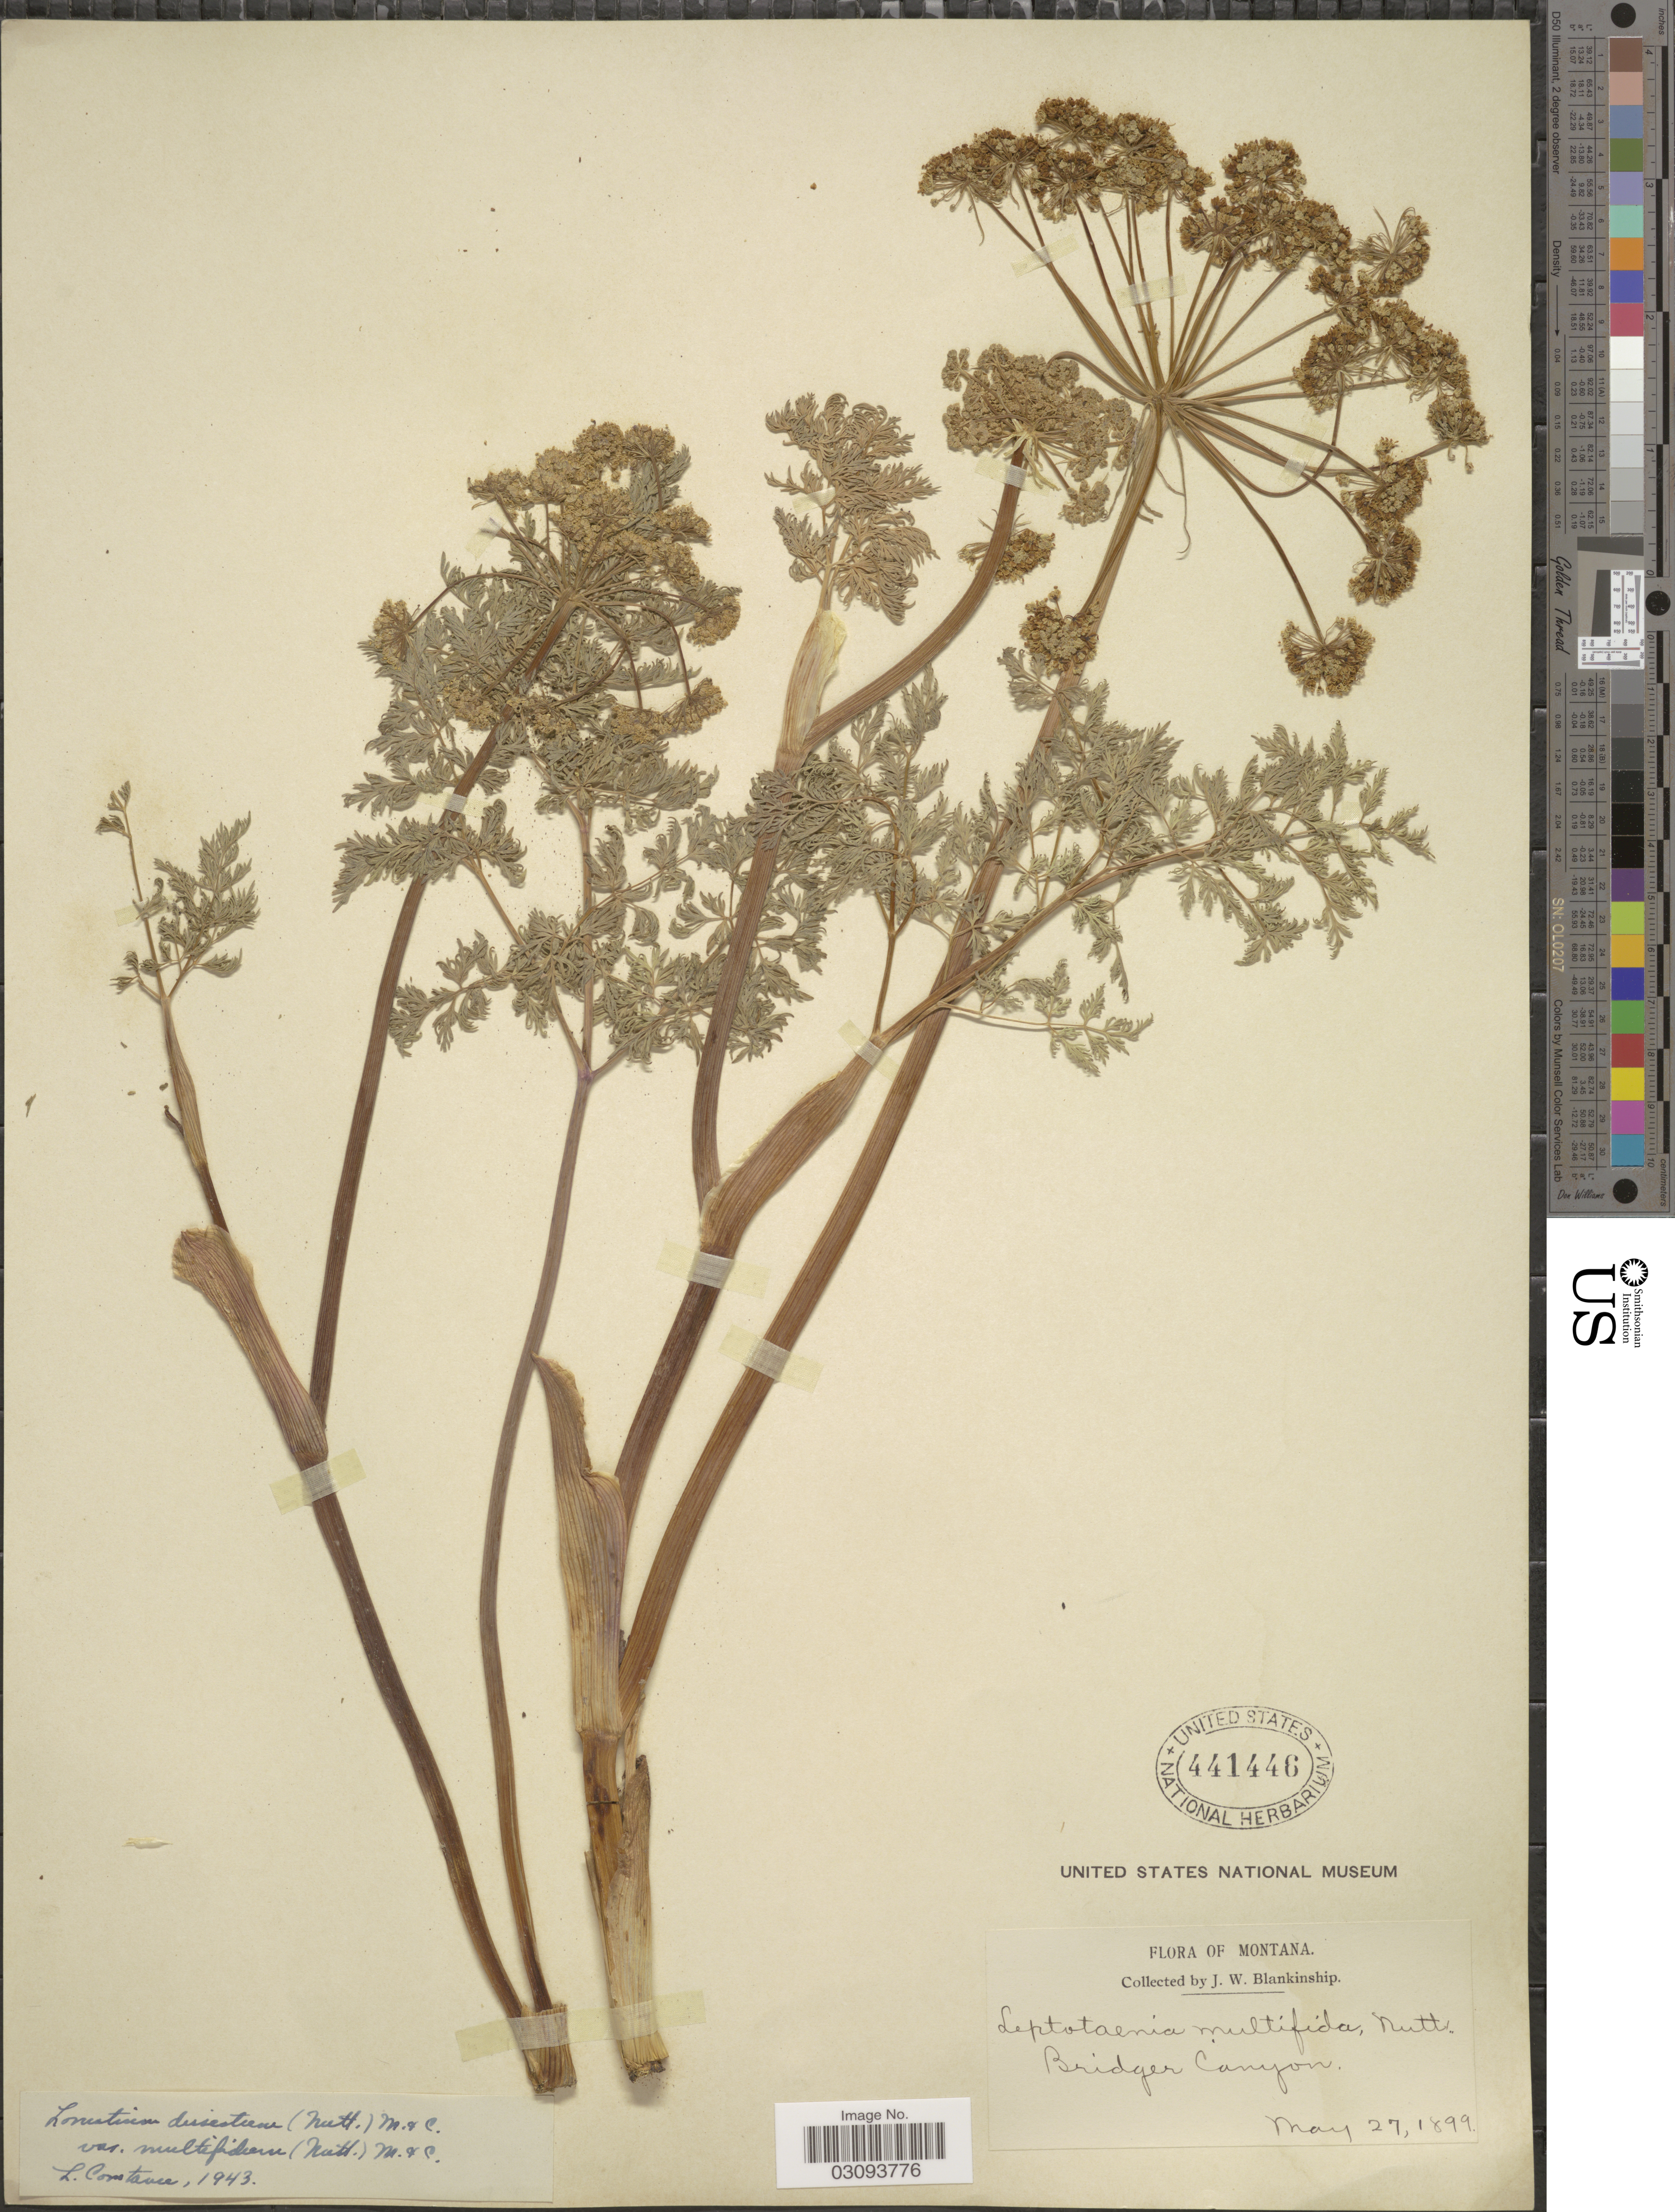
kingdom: Plantae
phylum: Tracheophyta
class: Magnoliopsida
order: Apiales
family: Apiaceae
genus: Lomatium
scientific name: Lomatium dissectum var. multifidum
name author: (Nutt.) Mathias & Constance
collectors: J. W. Blankinship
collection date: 1899-05-27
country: United States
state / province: Montana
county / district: Gallatin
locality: Bridger Canyon.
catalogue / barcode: US 441446